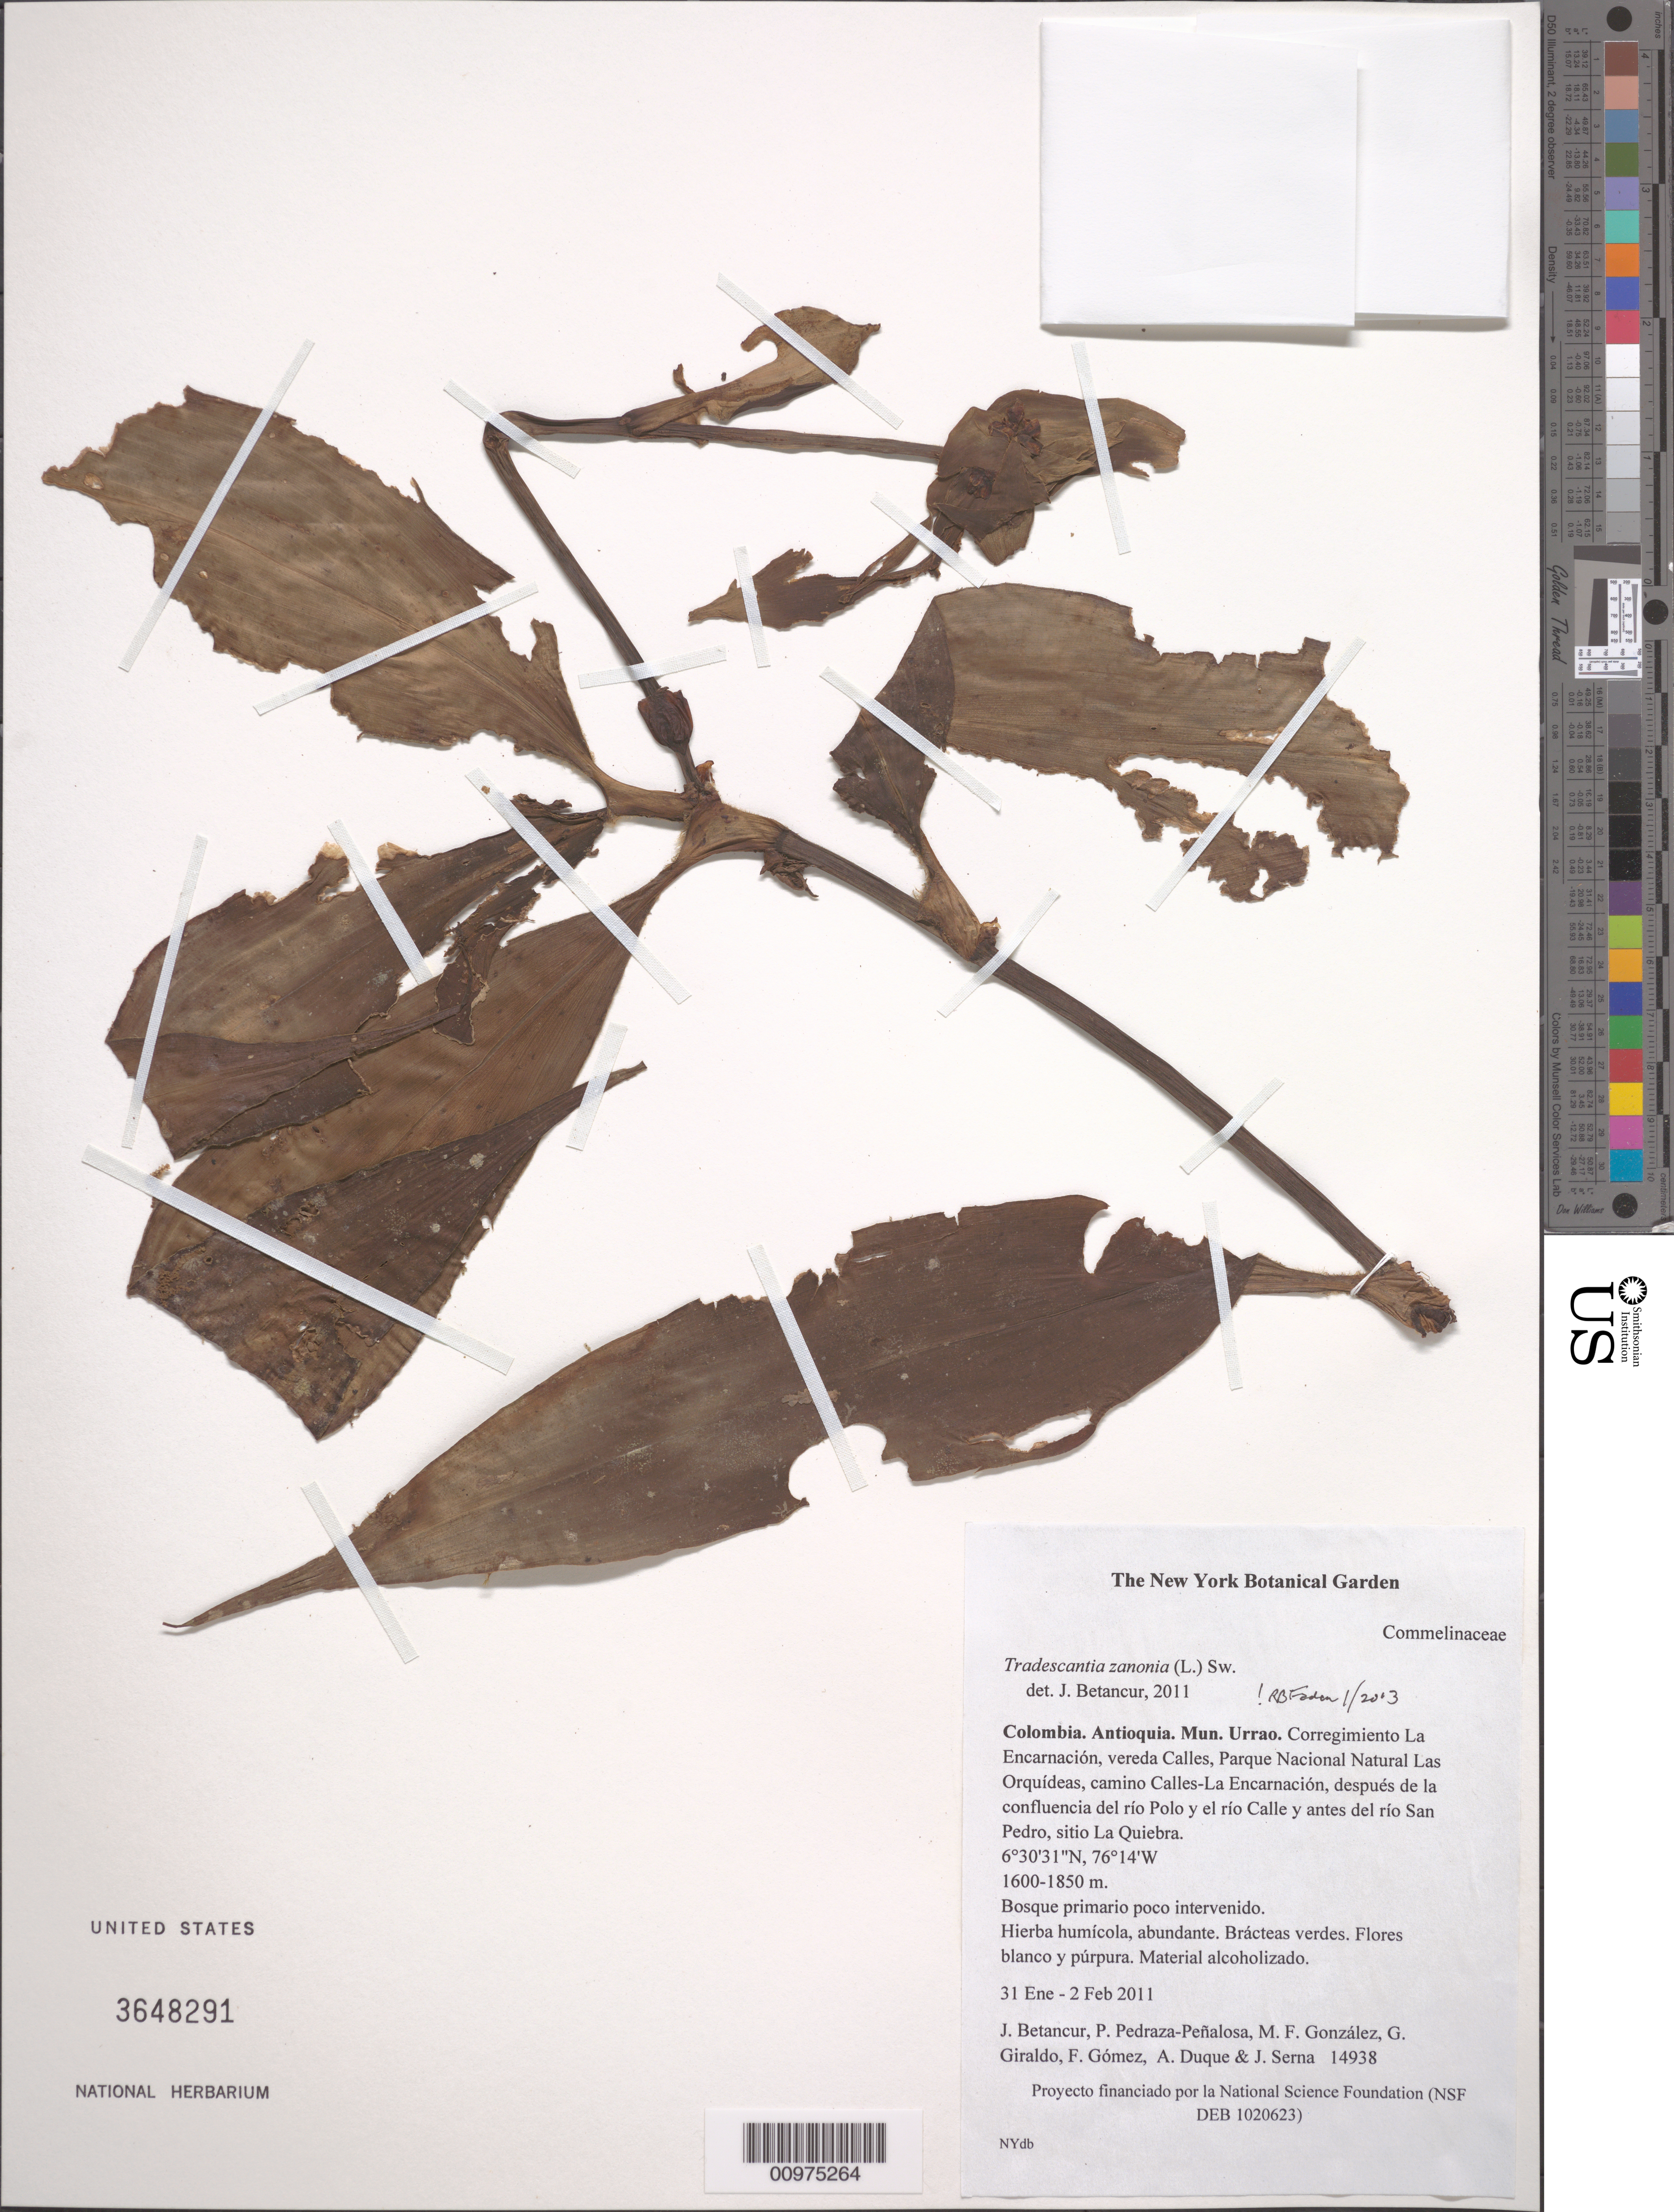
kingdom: Plantae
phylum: Tracheophyta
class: Liliopsida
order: Commelinales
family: Commelinaceae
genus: Tradescantia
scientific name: Tradescantia zanonia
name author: (L.) Sw.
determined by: Faden, Robert B., (US), Smithsonian Institution - National Museum of Natural History (UNITED STATES)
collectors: J. C. Betancur et al.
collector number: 14943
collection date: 2011-01-31/2011-02-02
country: Colombia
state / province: Antioquia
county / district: Urrao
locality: Corregimiento La Encarnación, vereda Calles, Parque Nacional Natural Las Orquídeas, camino Calles-La Encarnación, después de la confluencia del río Calle y antes del río San Pedro, sitio La Quiebra.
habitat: Bosque primario poco intervenido.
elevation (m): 1600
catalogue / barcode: US 3648291